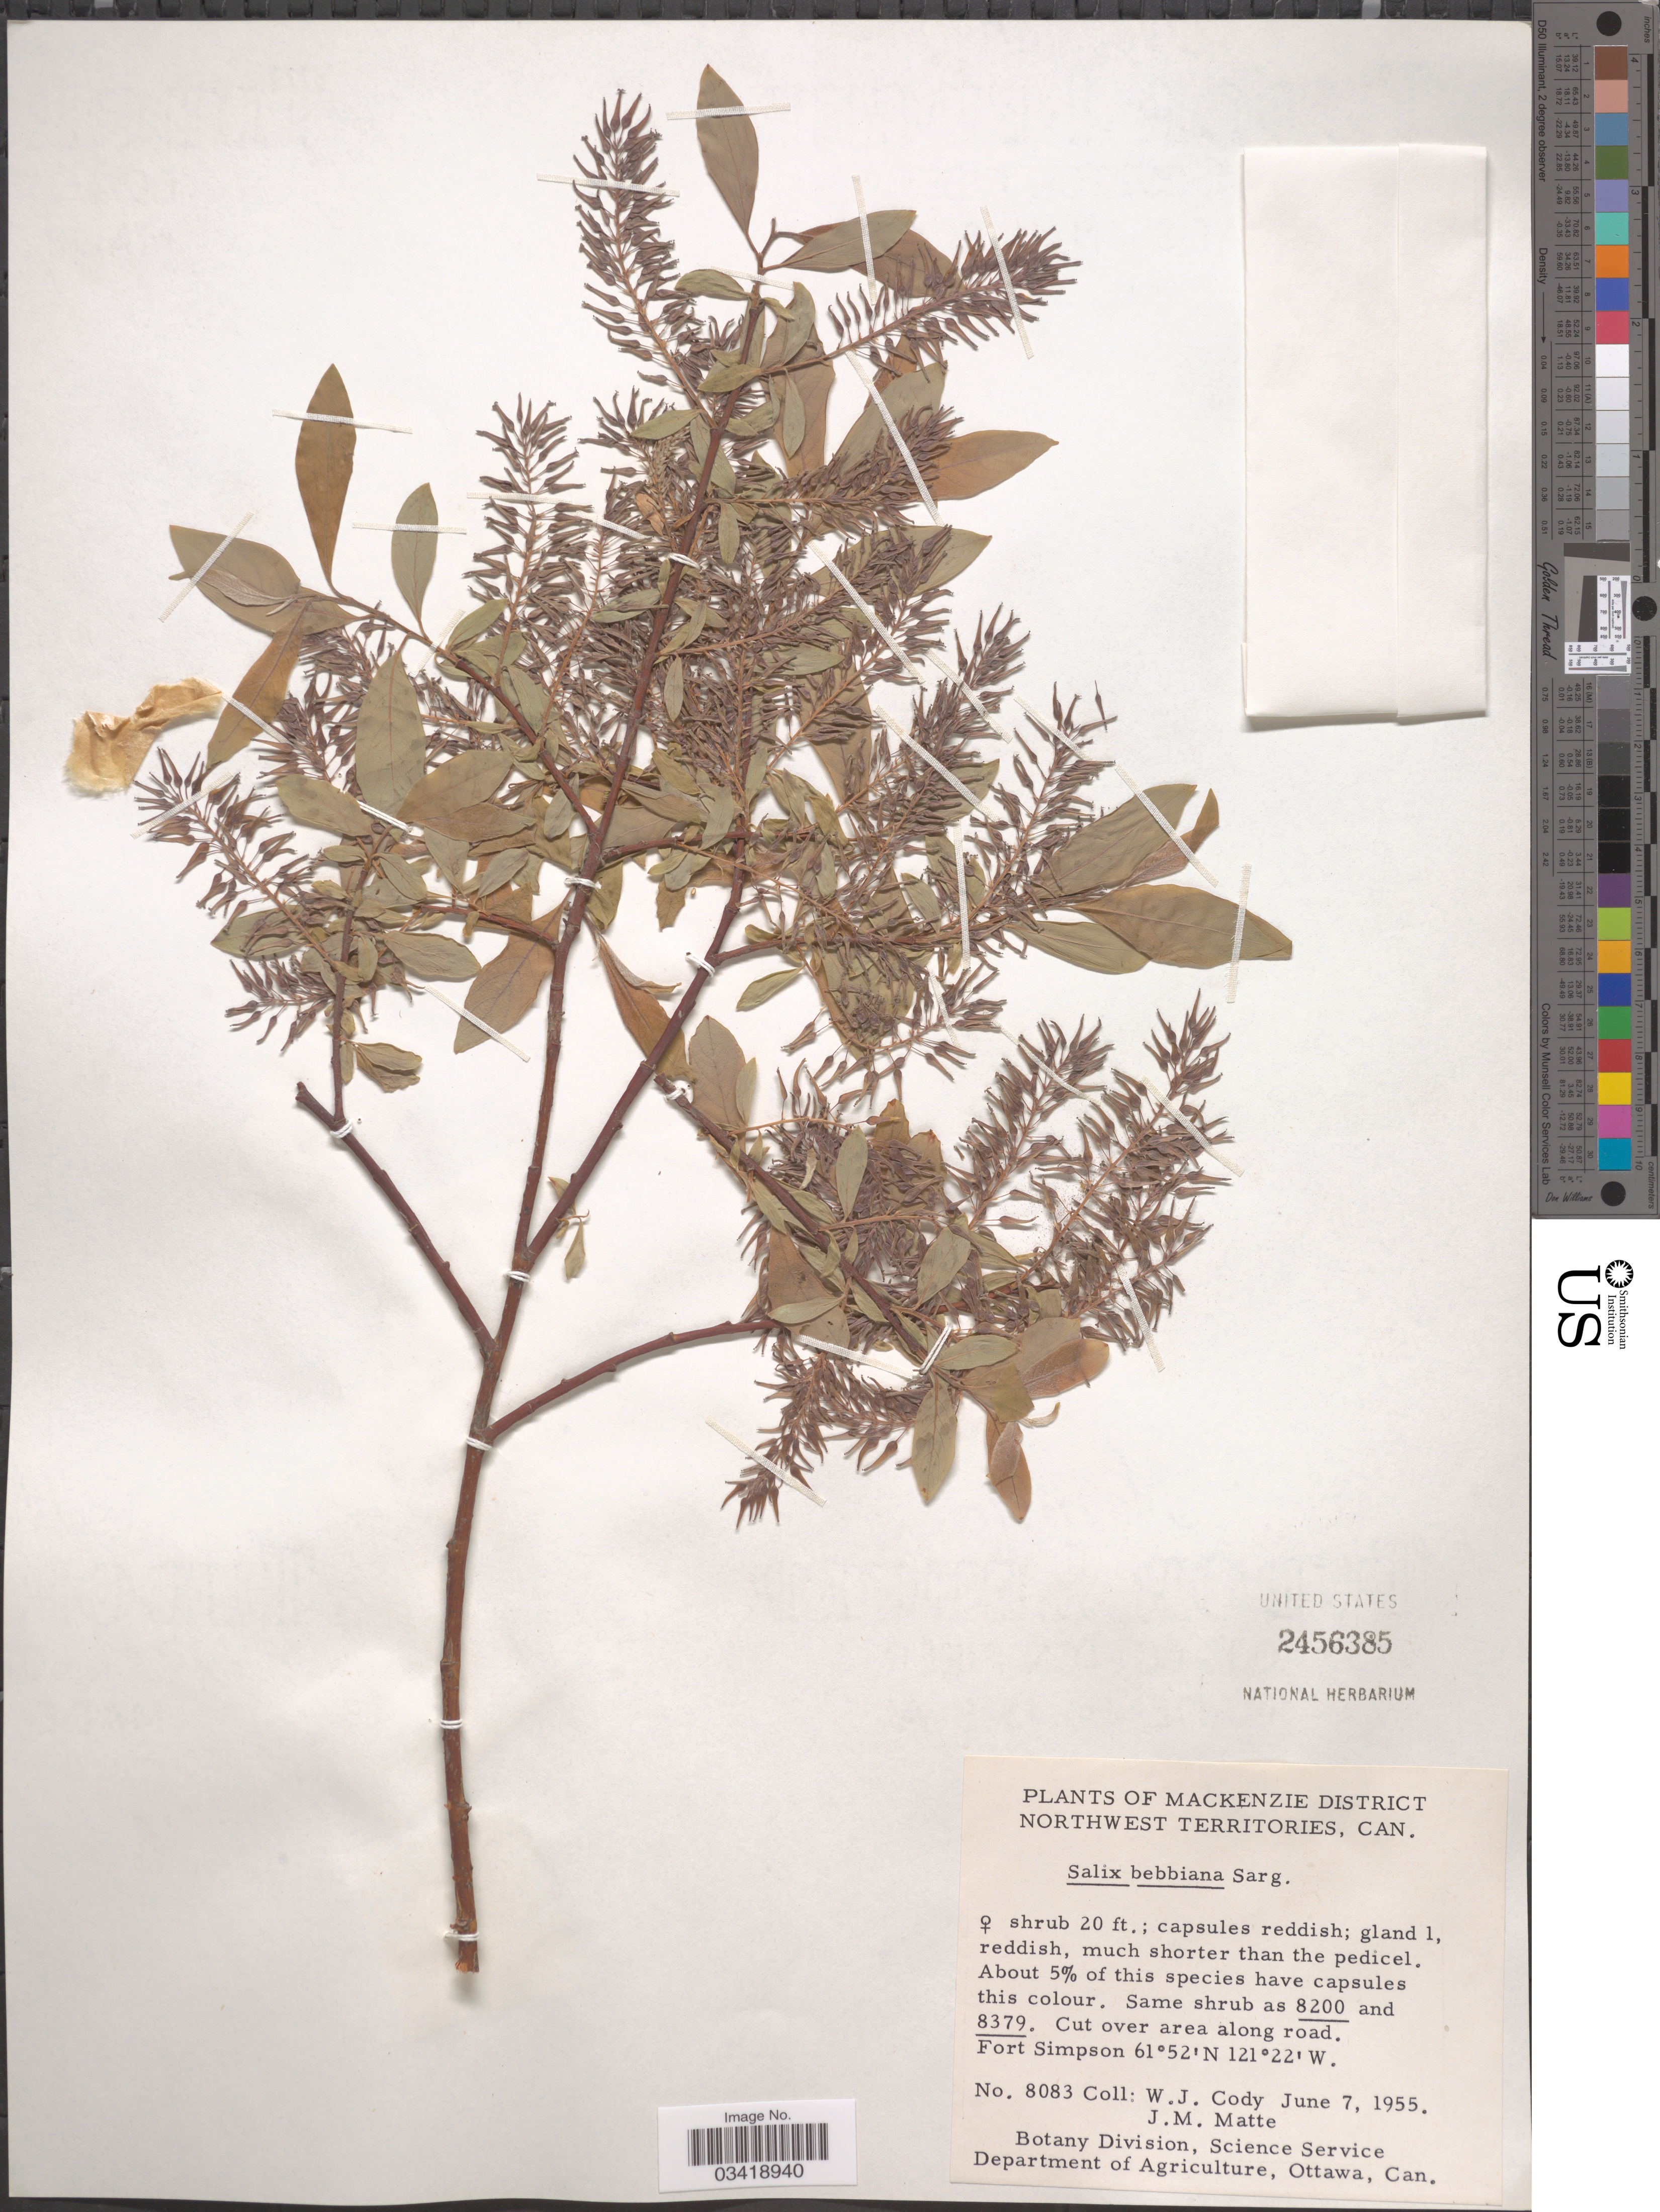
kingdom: Plantae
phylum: Tracheophyta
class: Magnoliopsida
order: Malpighiales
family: Salicaceae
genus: Salix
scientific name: Salix bebbiana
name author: Sarg.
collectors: W. Cody & J. Matte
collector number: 8083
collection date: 1955-06-07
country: Canada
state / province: Northwest Territories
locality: Mackenzie District. Cut over area along road. Fort Simpson.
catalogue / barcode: US 2456385